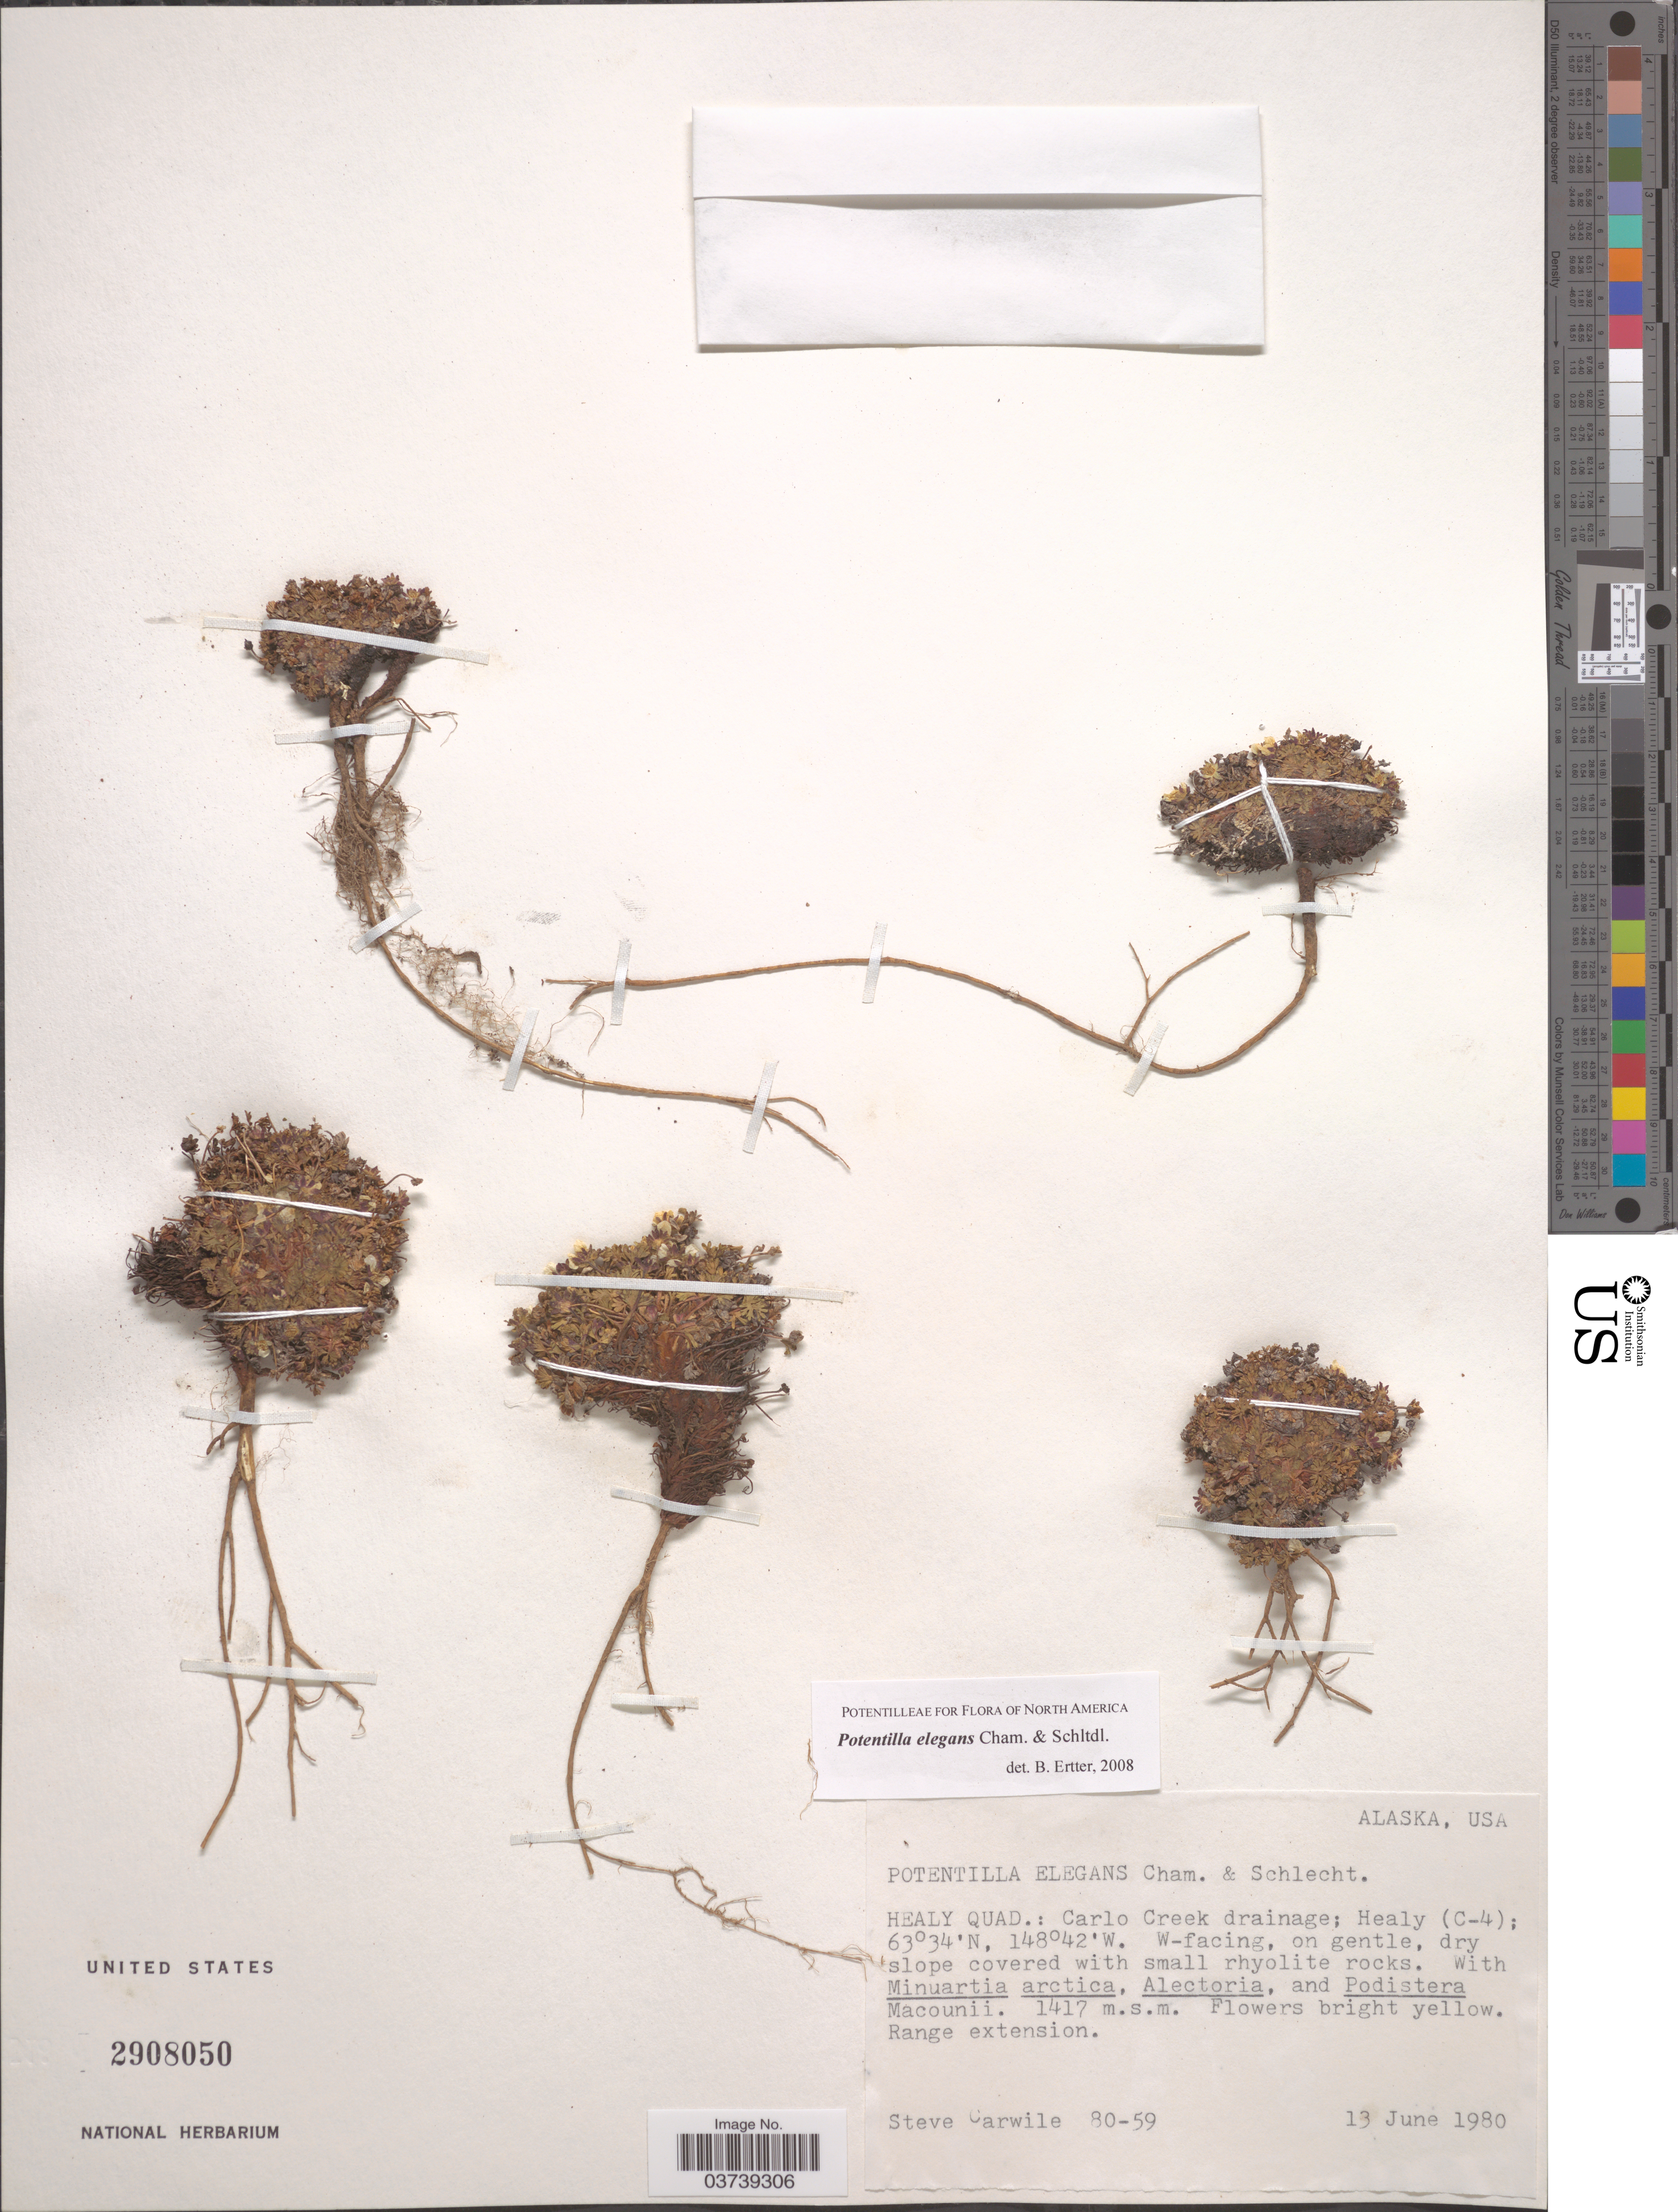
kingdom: Plantae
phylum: Tracheophyta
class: Magnoliopsida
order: Rosales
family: Rosaceae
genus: Potentilla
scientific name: Potentilla elegans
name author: Cham. & Schltr.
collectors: S. Carwile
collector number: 80-59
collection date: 1980-06-13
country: United States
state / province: Alaska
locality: Healy quad.: Carlo Creek drainage; Healy (C-4).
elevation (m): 1417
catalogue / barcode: US 2908050